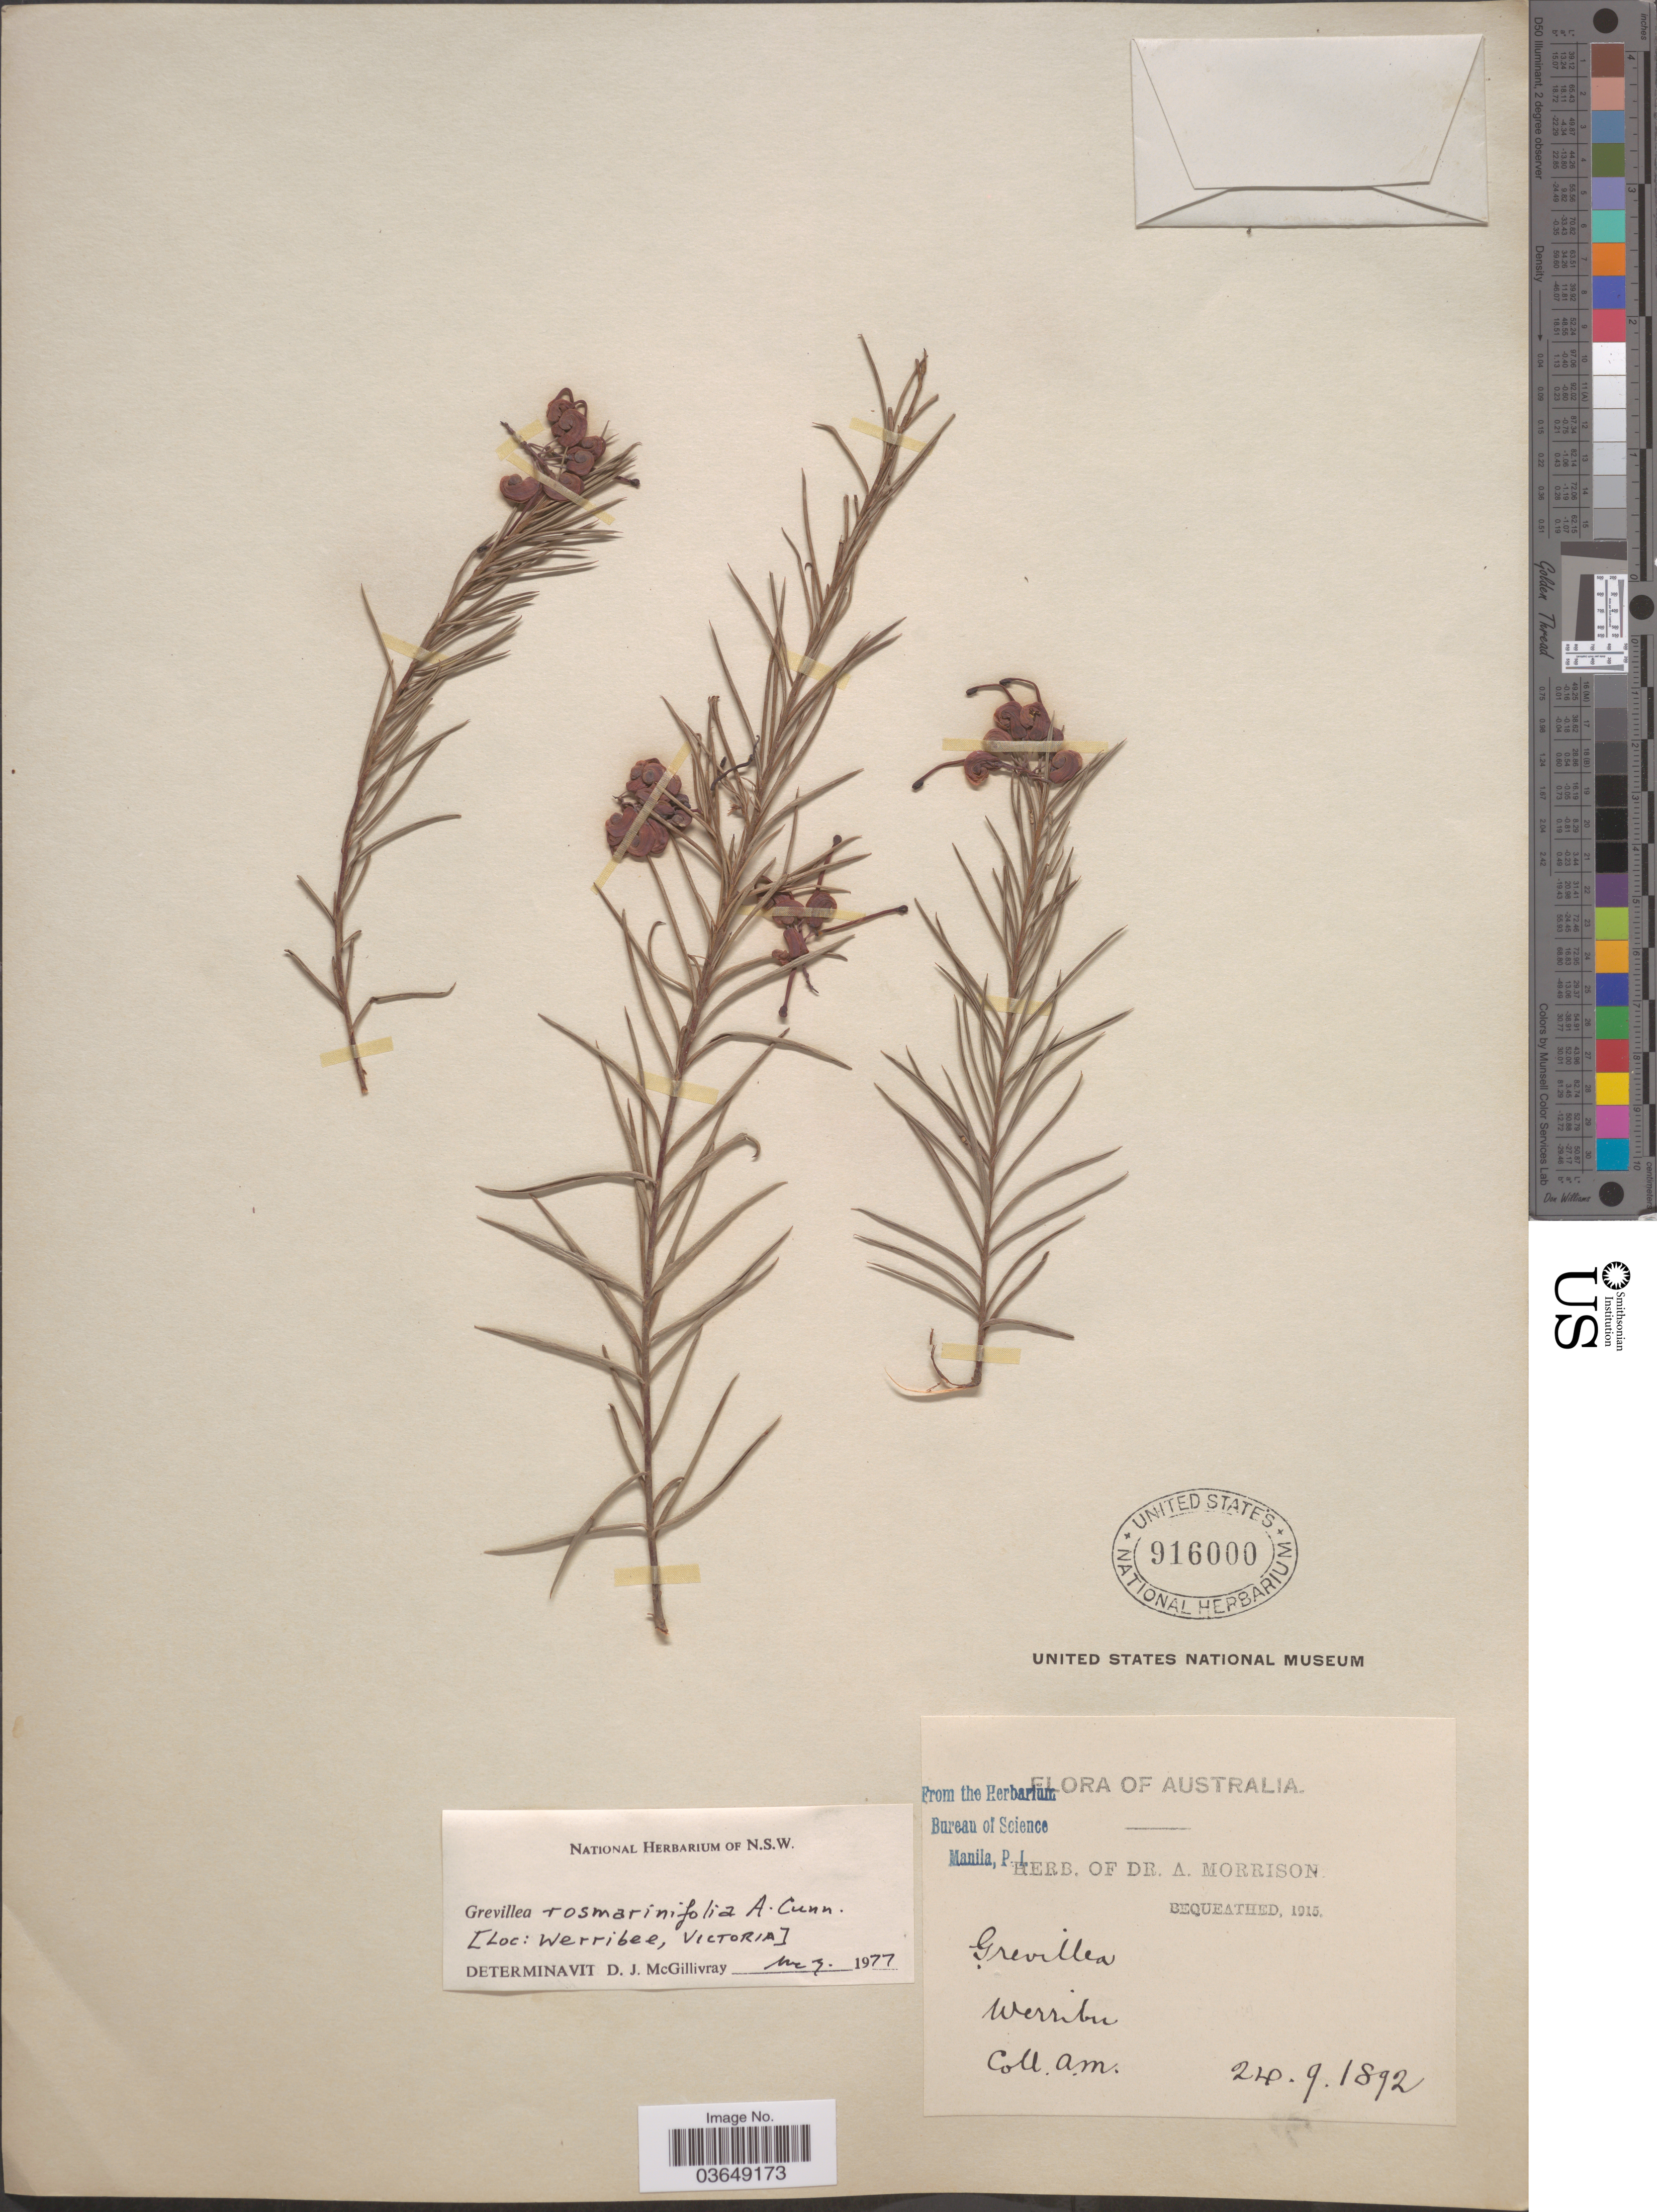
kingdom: Plantae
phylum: Tracheophyta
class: Magnoliopsida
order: Proteales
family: Proteaceae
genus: Grevillea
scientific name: Grevillea rosmarinifolia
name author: A. Cunn.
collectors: A. Morrison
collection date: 1892-09-24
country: Australia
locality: Werribee.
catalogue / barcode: US 916000